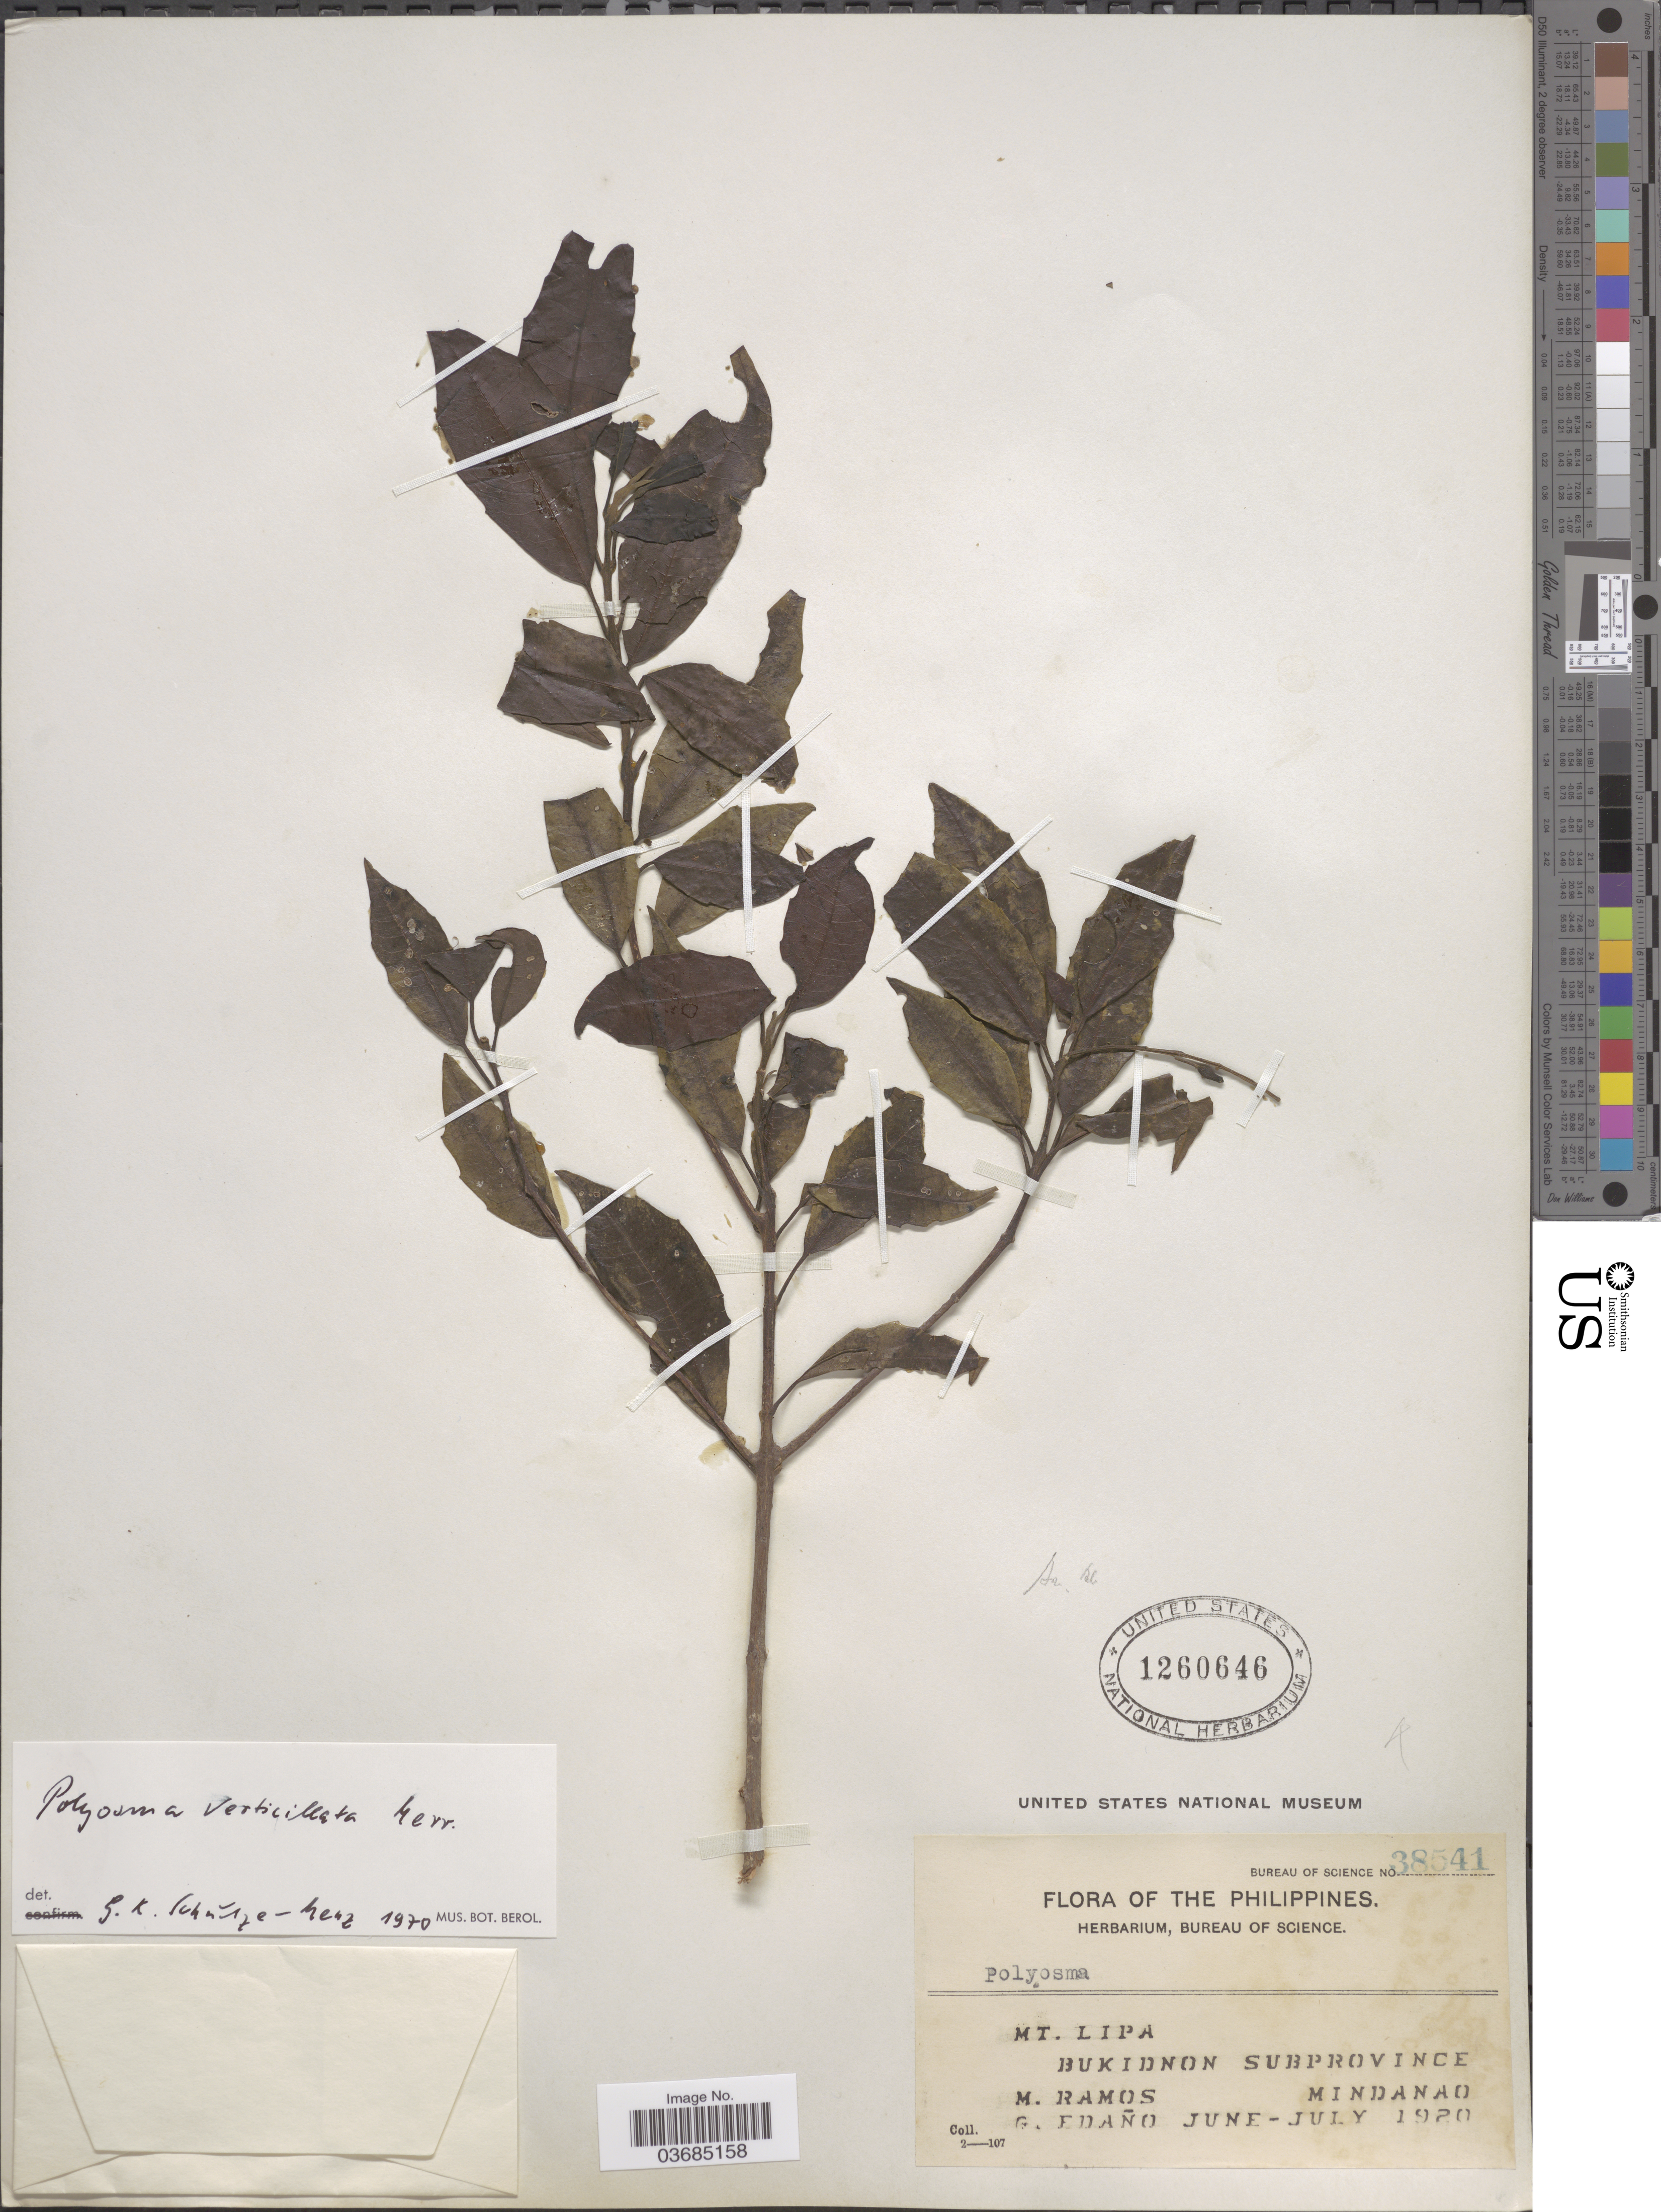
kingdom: Plantae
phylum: Tracheophyta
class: Magnoliopsida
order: Escalloniales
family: Escalloniaceae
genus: Polyosma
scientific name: Polyosma verticillata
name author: Merr.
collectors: M. Ramos & G. Edaño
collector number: Bureau of Science 38541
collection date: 1920-06/1920-07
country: Philippines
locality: Mt. Lipa. Bukidnon Subprovince, Mindanao.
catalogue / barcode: US 1260646